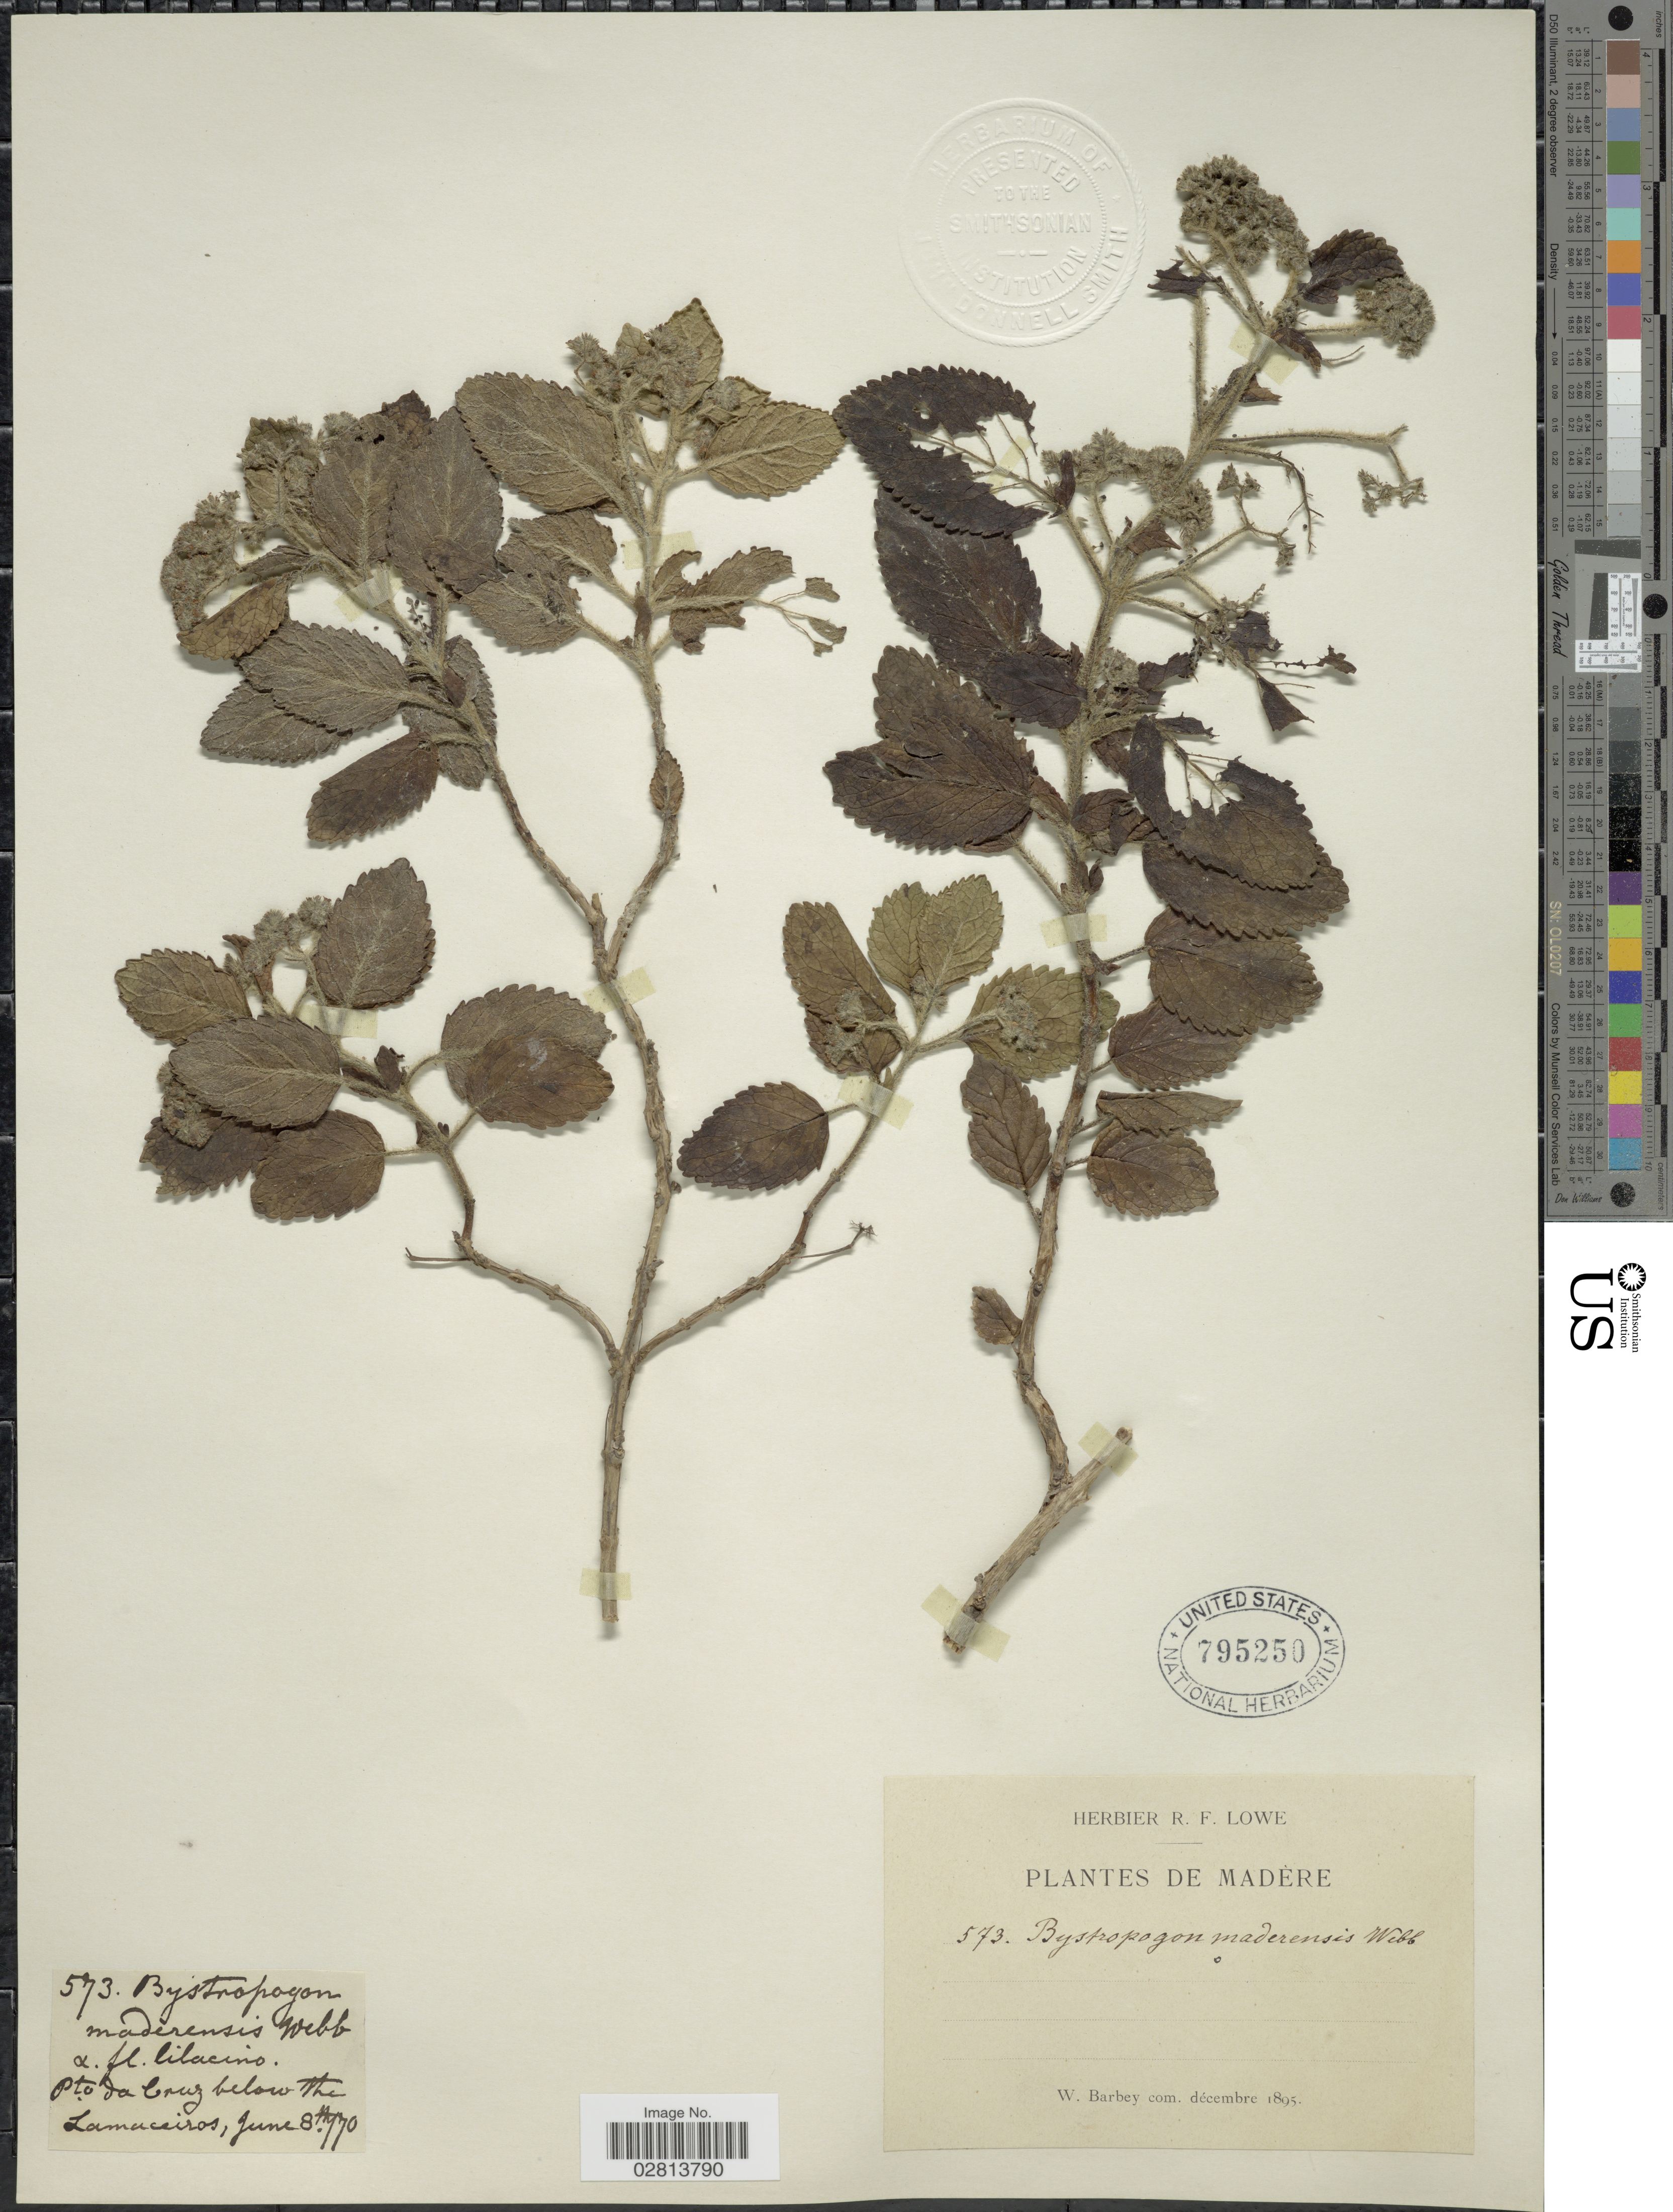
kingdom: Plantae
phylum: Tracheophyta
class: Magnoliopsida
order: Lamiales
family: Lamiaceae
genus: Bystropogon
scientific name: Bystropogon maderensis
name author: D.A. Webb & Berthel.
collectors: ex herb. R. F. Lowe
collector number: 573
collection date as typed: Transcribed d/m/y: 8/6/70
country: Portugal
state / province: Madeira (Aut. Reg.)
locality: Madère. Pto. da Cruz below the Lamaceiros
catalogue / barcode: US 795250